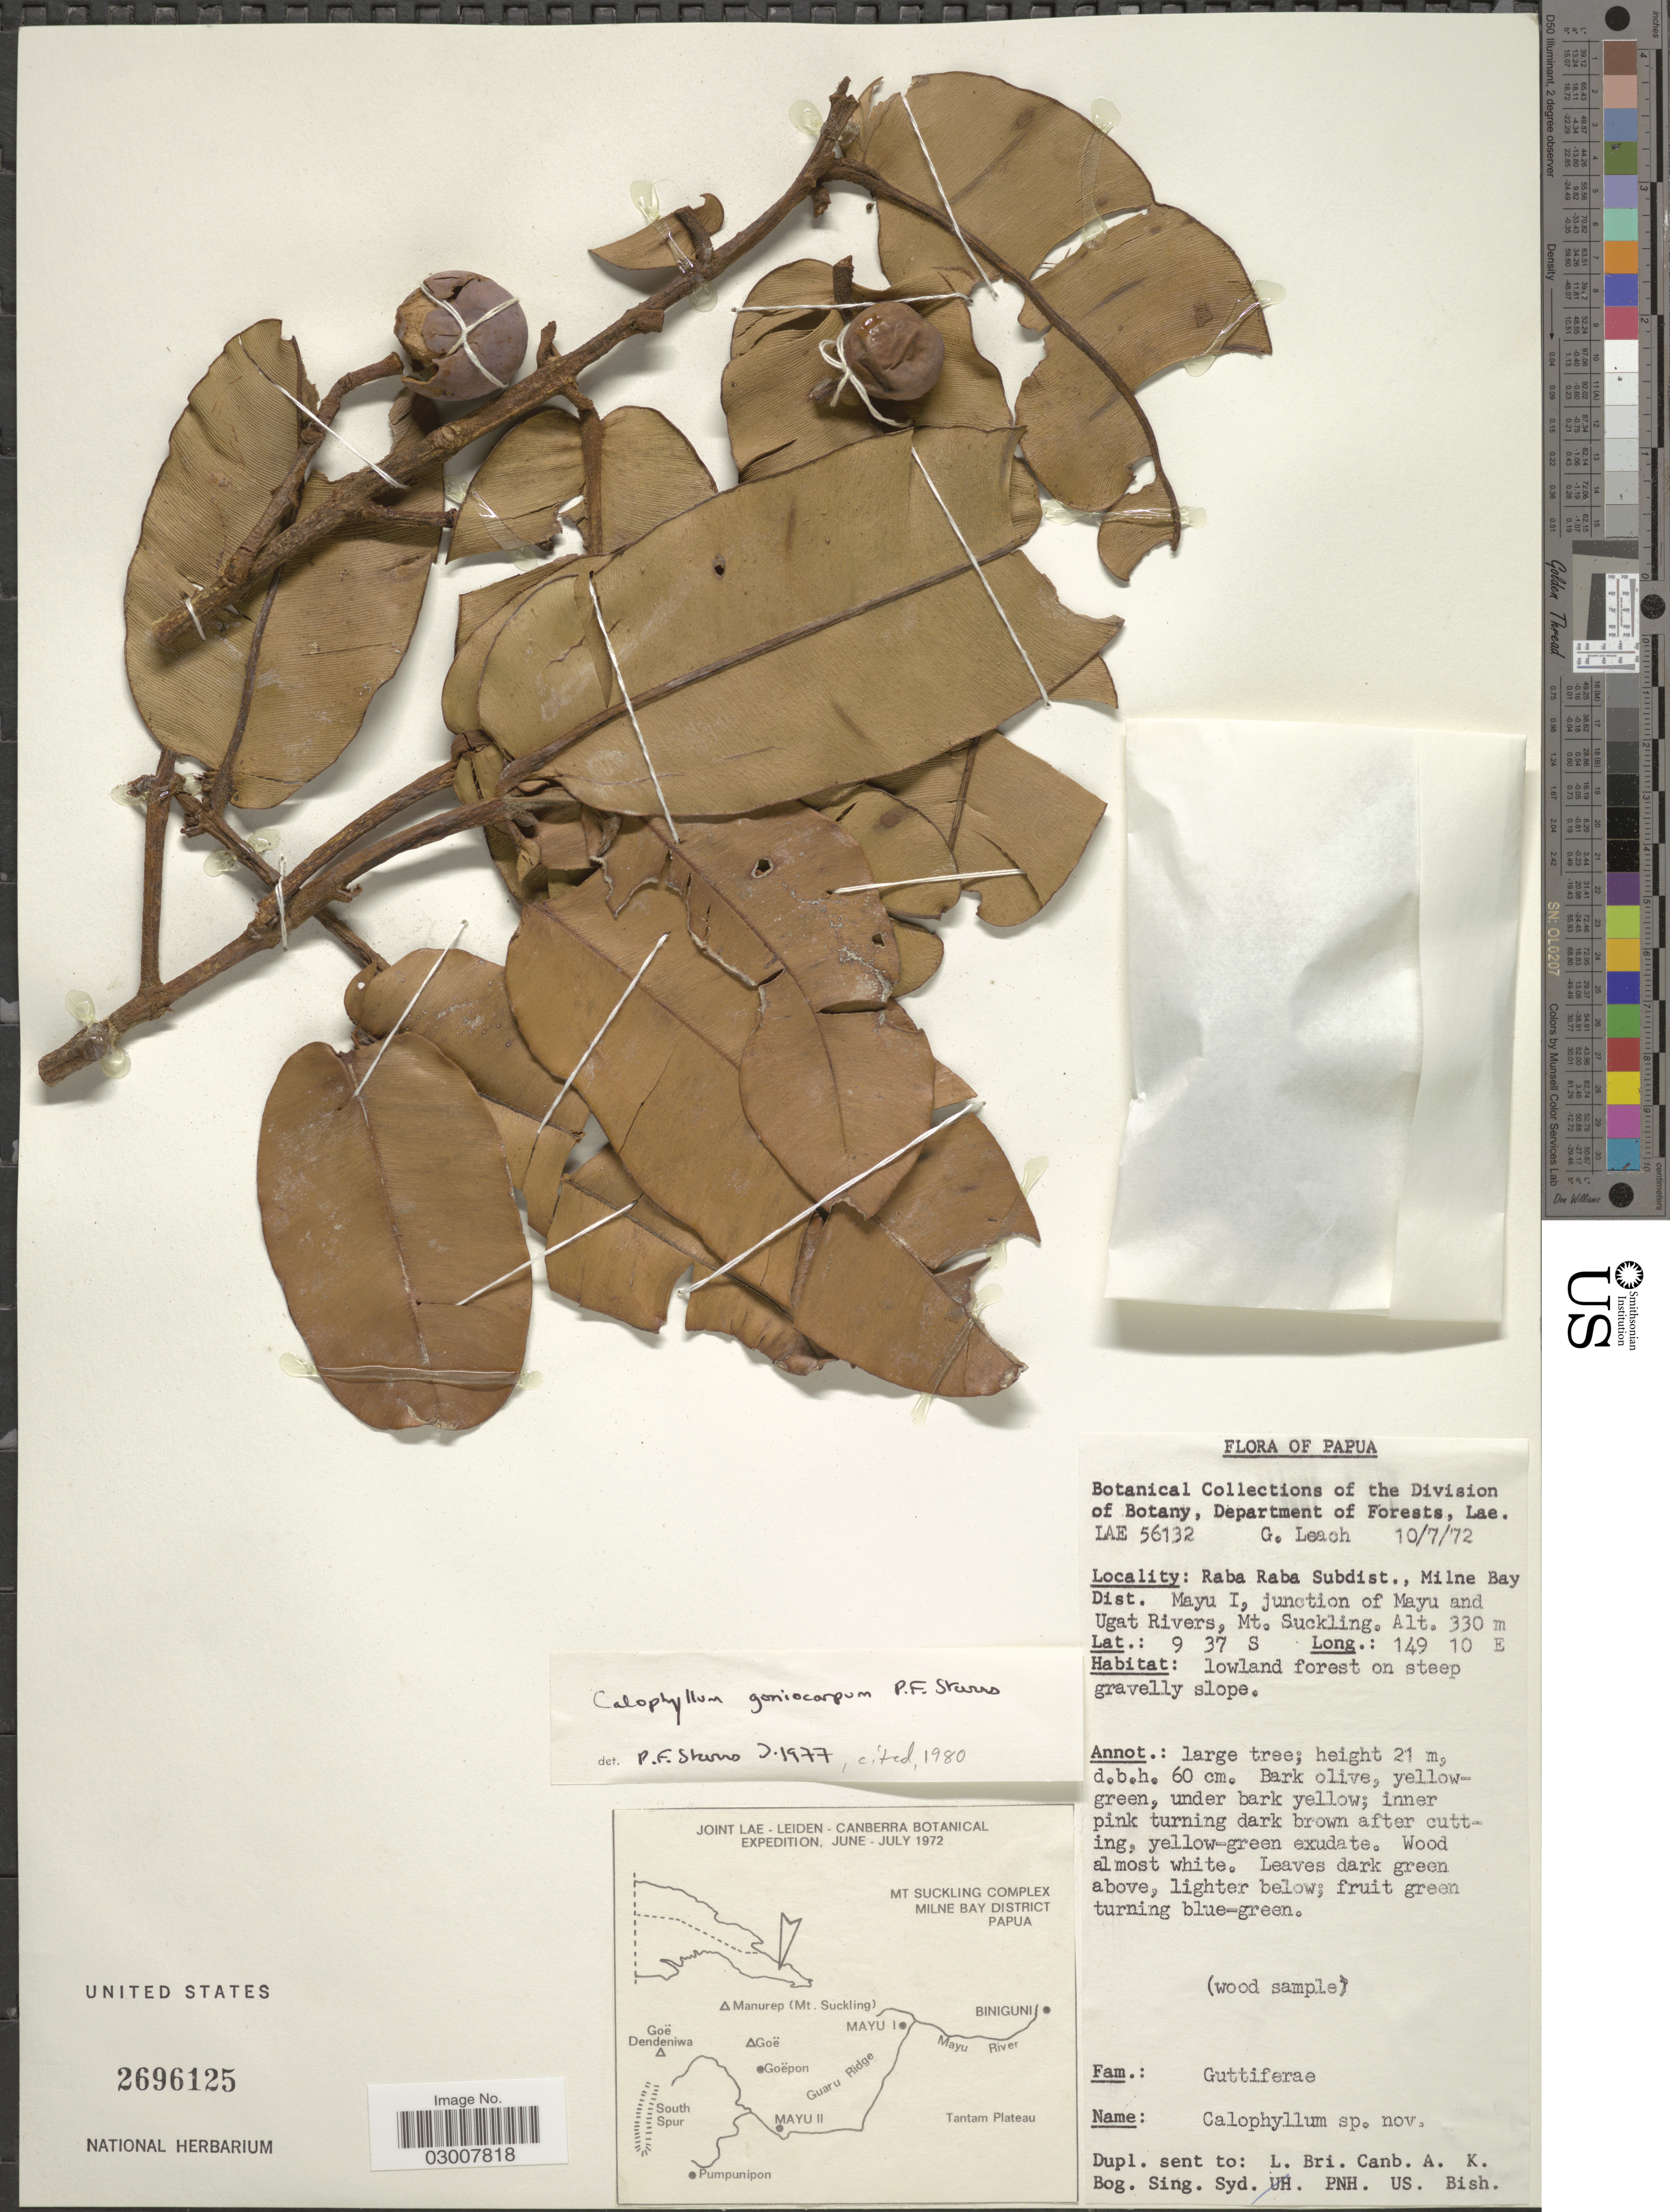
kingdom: Plantae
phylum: Tracheophyta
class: Magnoliopsida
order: Malpighiales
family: Calophyllaceae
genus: Calophyllum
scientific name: Calophyllum goniocarpum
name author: P.F. Stevens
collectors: G. Leach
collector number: LAE 56132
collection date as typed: Transcribed d/m/y: 10/7/72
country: Papua New Guinea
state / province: Milne Bay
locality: Papua. Raba Raba Subdist., Milne Bay Dist. Mayu I, junction of Mayu and Ugat Rivers, Mt. Suckling.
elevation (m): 330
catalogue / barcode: US 2696125